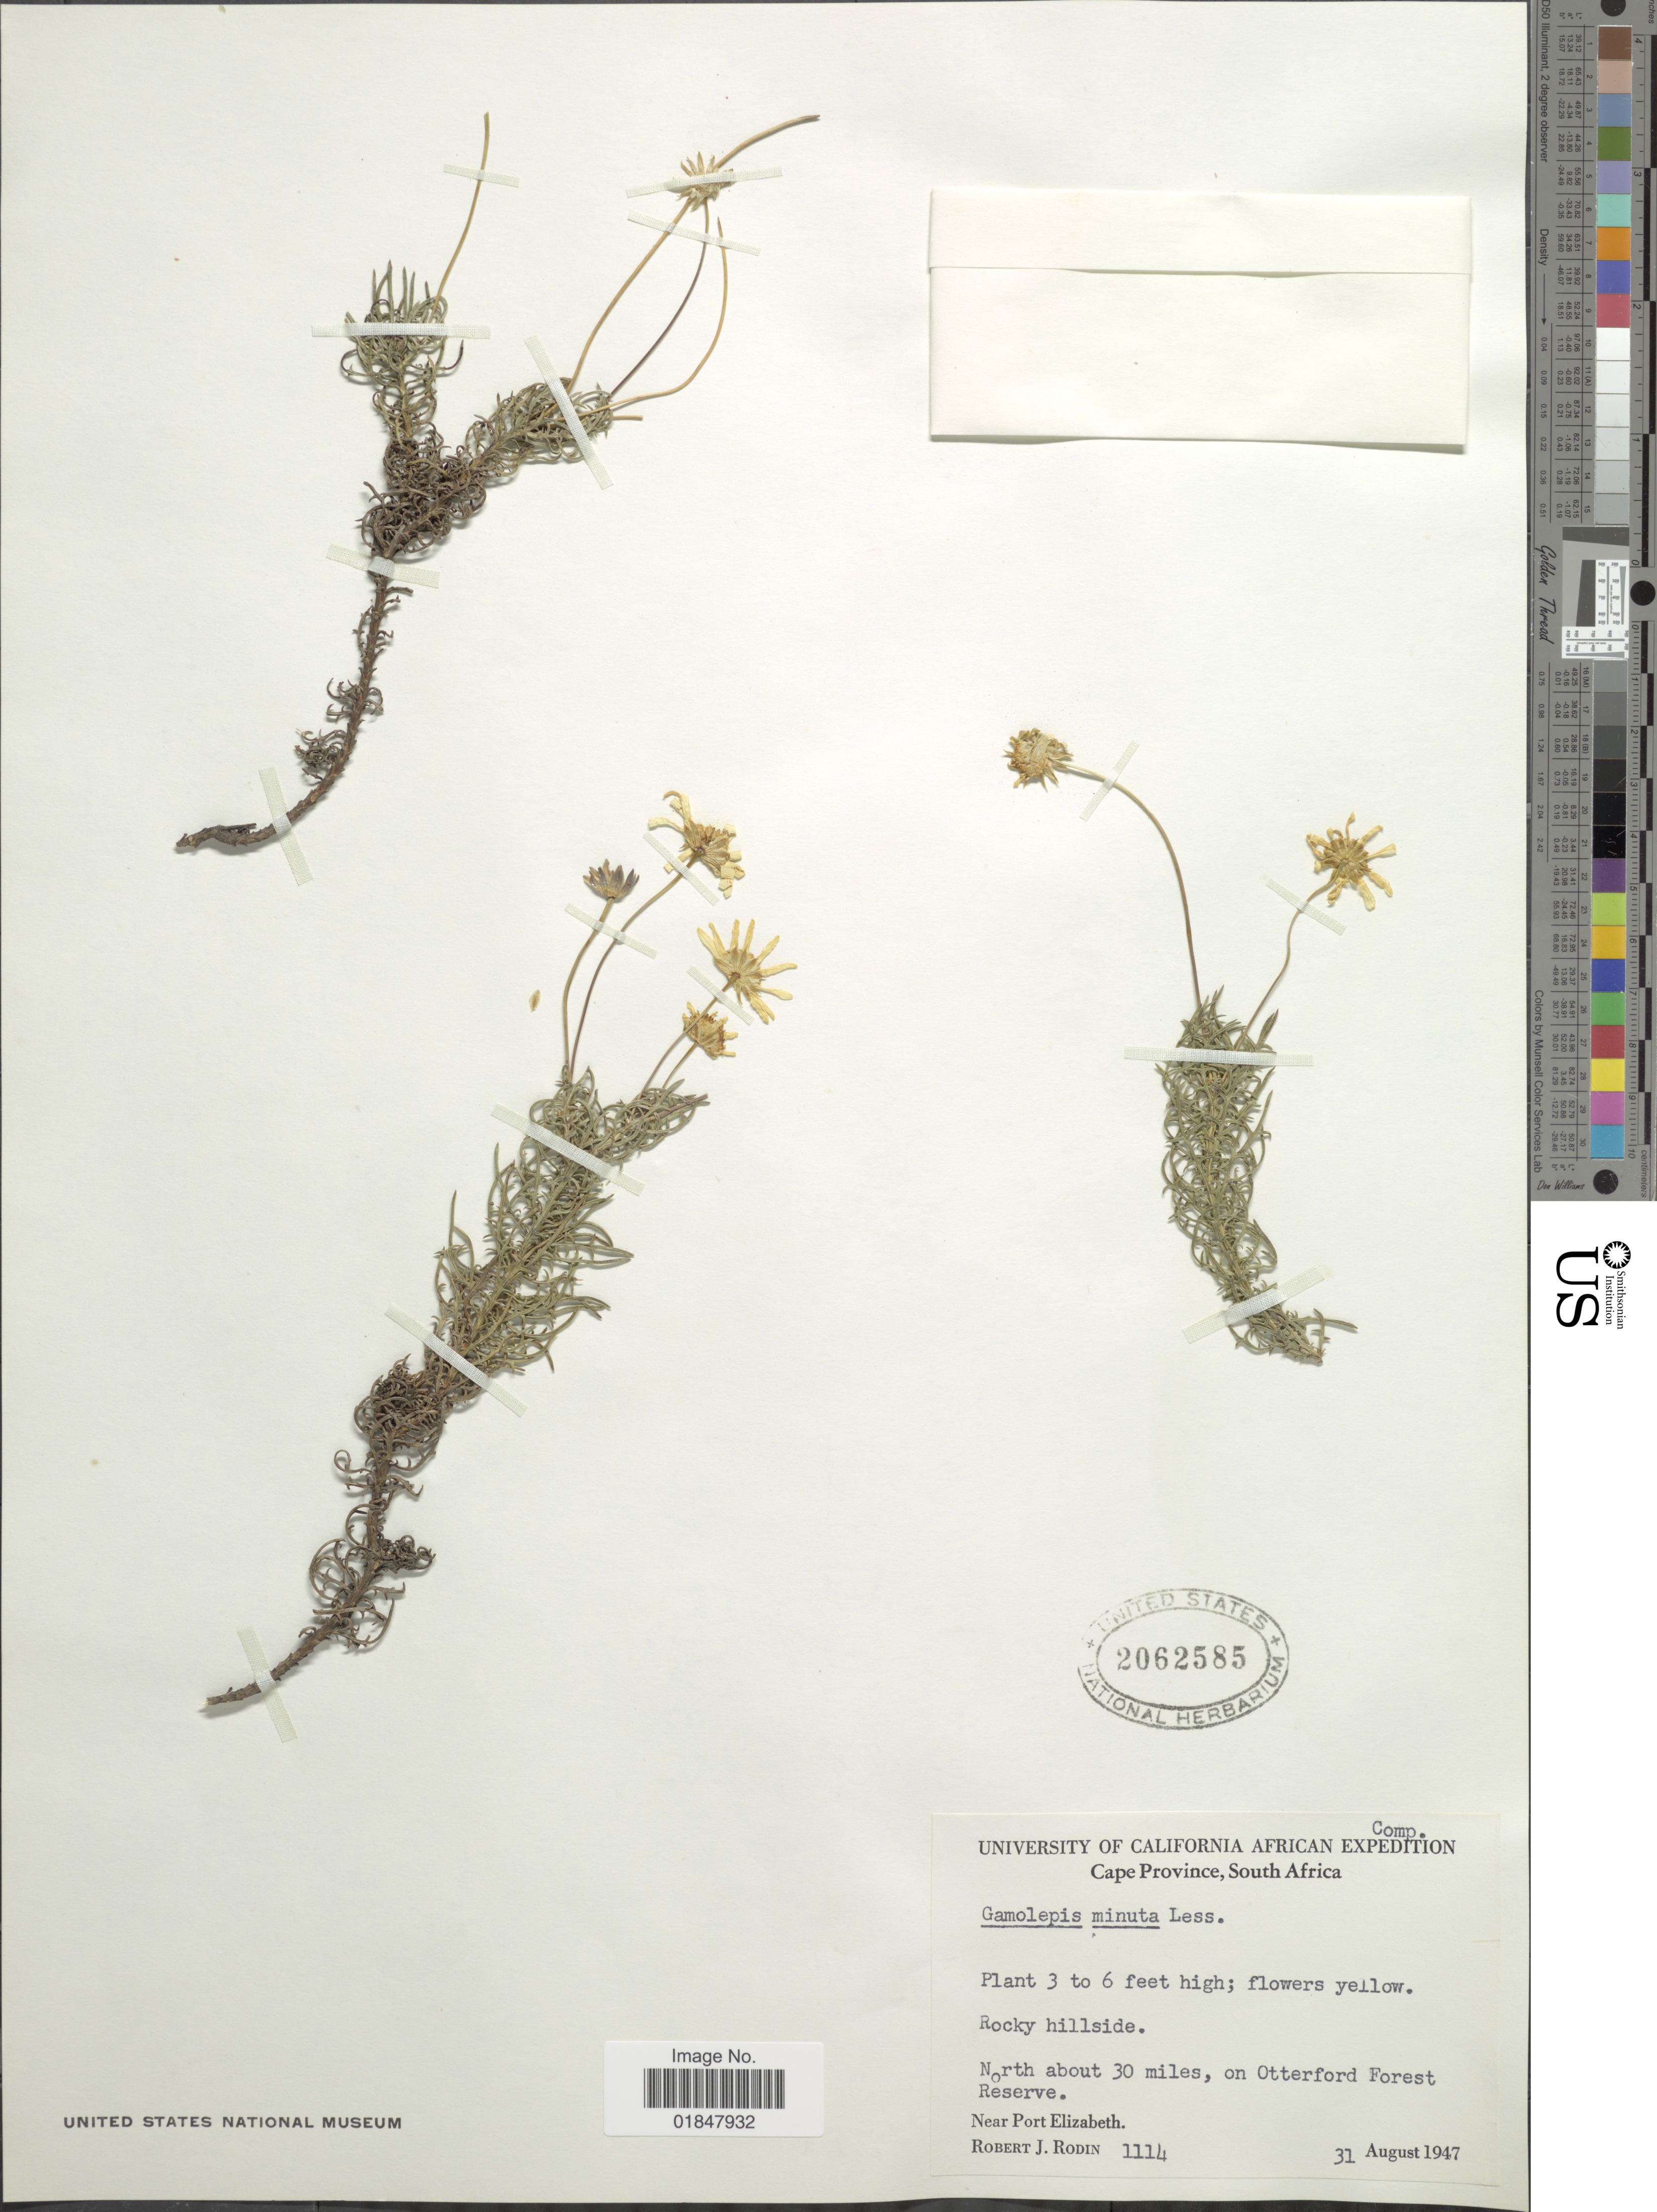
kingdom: Plantae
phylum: Tracheophyta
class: Magnoliopsida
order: Asterales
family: Asteraceae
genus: Euryops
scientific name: Euryops munitus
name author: (L. f.) B. Nord.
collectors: R. J. Rodin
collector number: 1114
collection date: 1947-08-31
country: South Africa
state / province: Eastern Cape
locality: North about 30 miles, on Otterford Forest Reserve, Near Port Elizabeth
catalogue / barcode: US 2062585